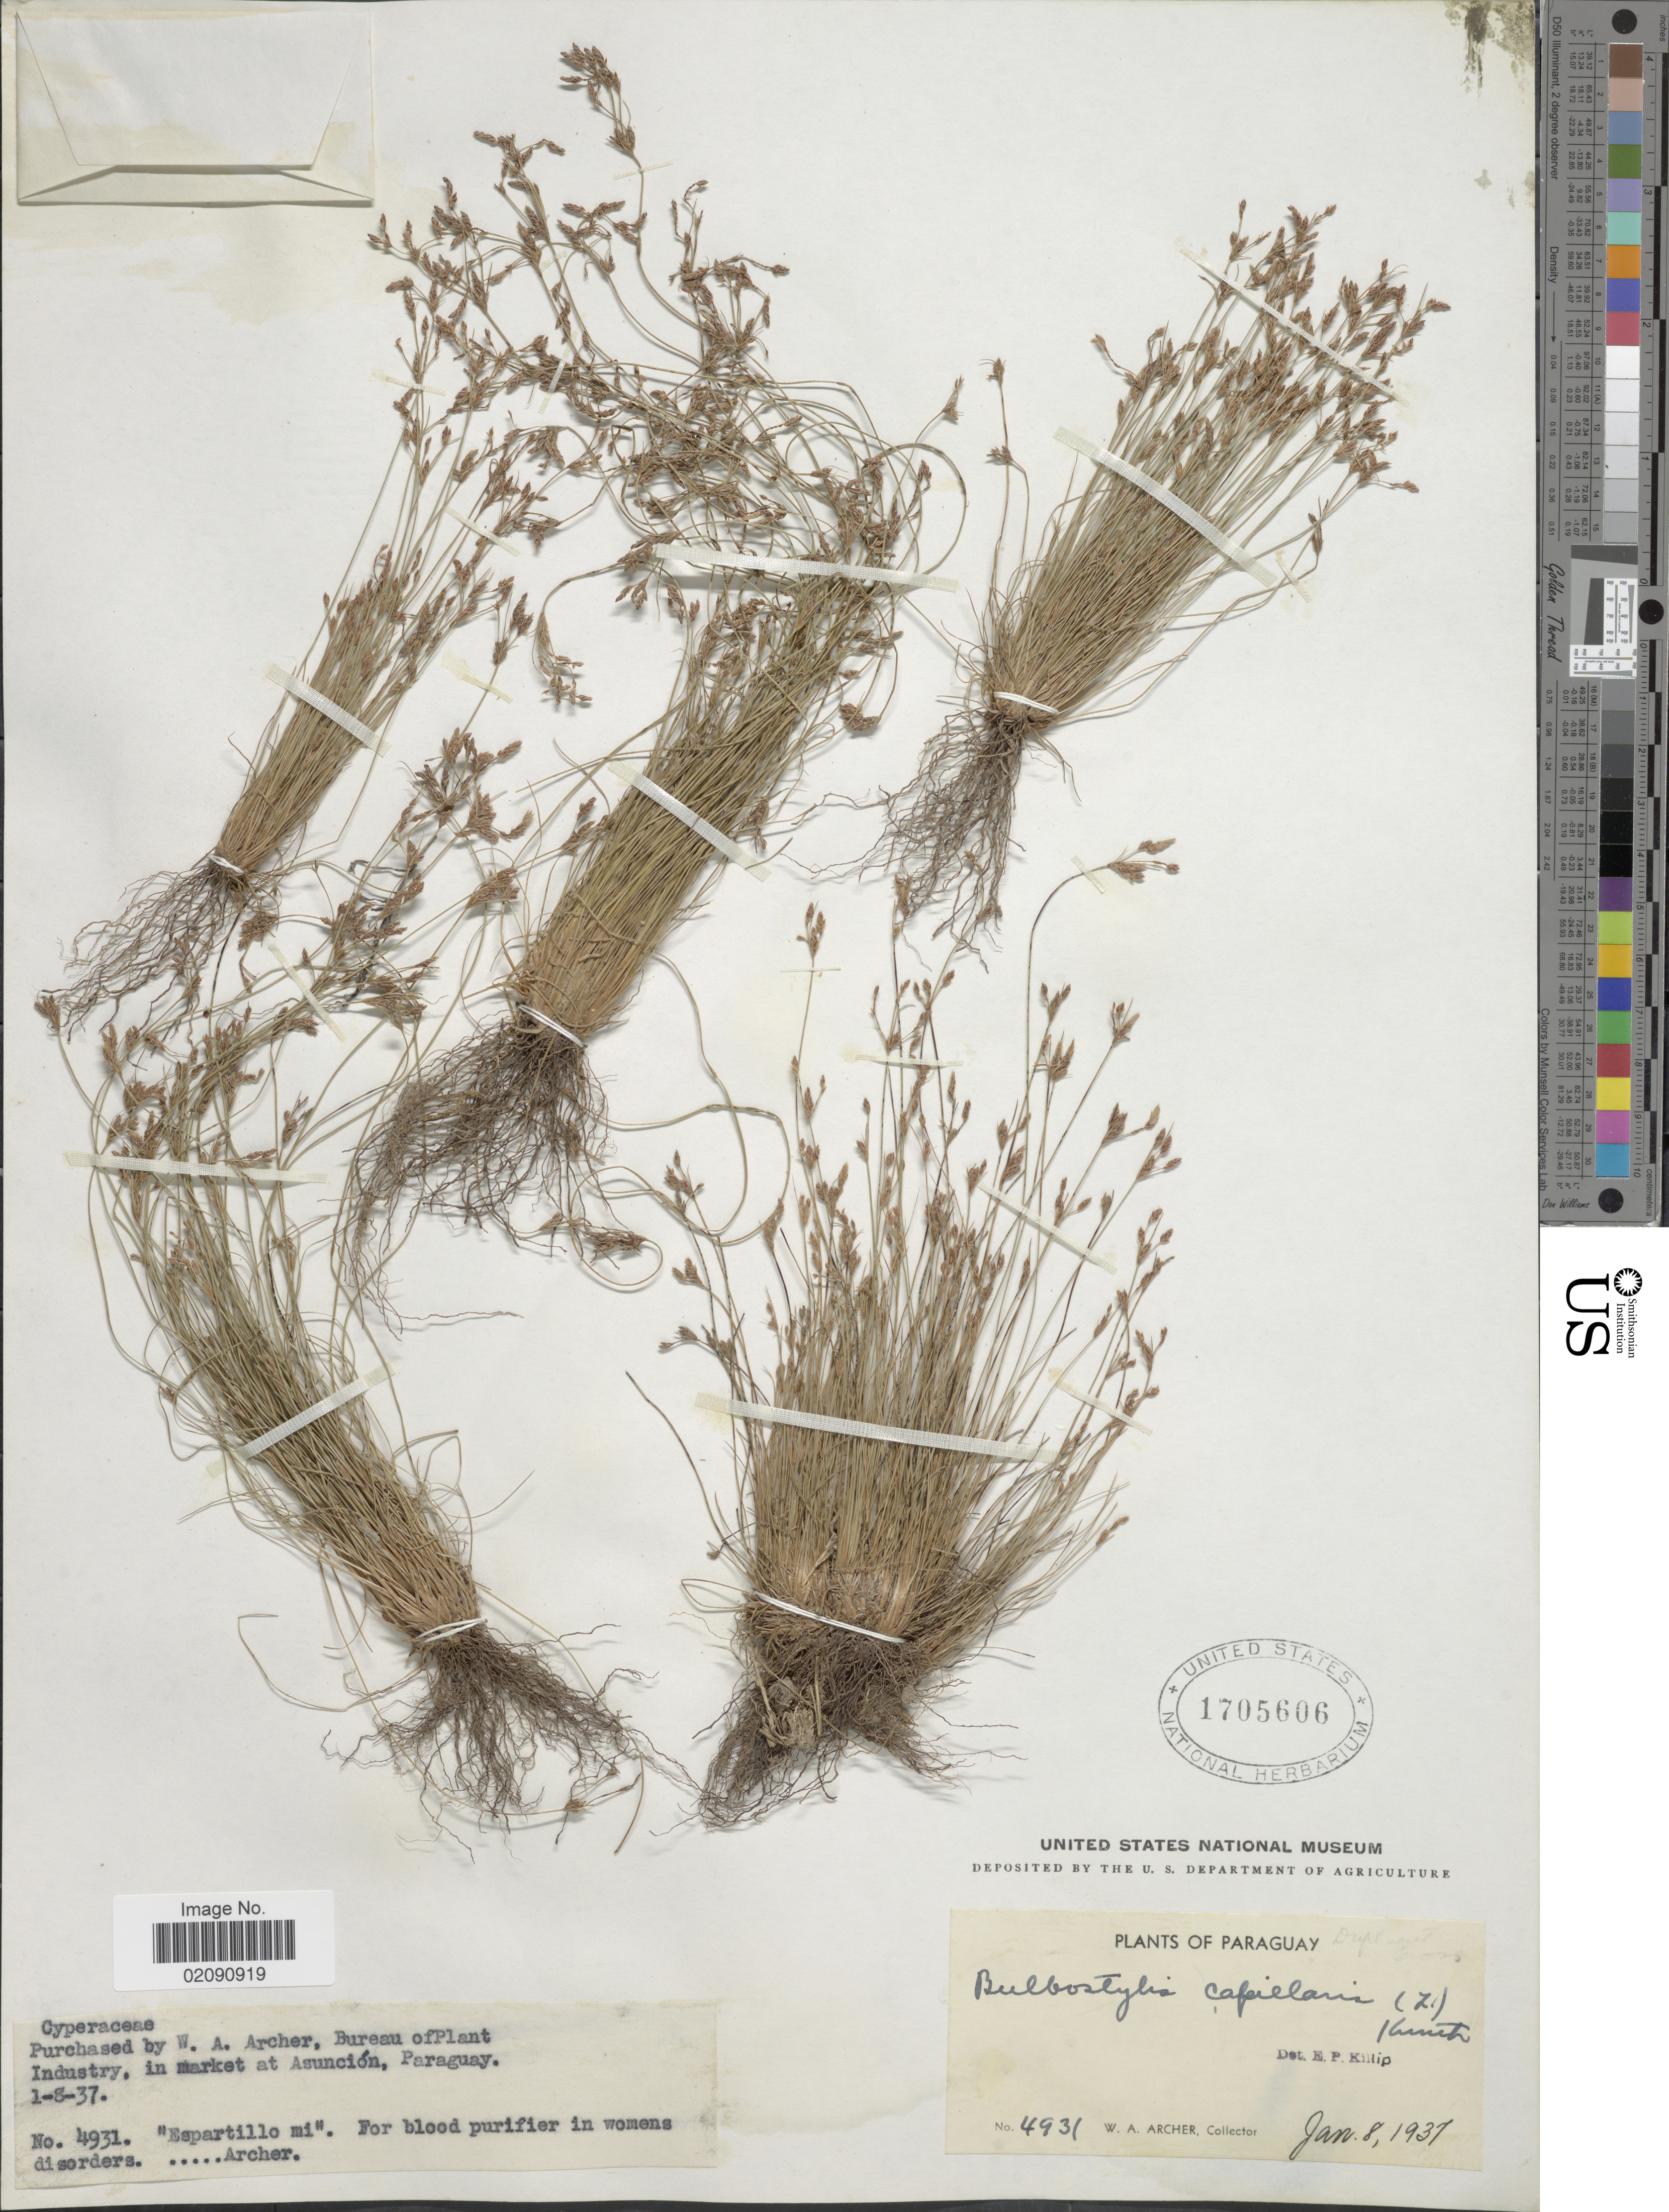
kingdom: Plantae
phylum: Tracheophyta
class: Liliopsida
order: Poales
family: Cyperaceae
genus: Bulbostylis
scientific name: Bulbostylis communis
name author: M. G. López & D.A. Simpson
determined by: Maciel-Silva, J. F.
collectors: W. A. Archer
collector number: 4931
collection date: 1937-01-08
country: Paraguay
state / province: Asuncion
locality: Bureau of Plant Industry, in market at Asuncion.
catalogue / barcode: US 1705606